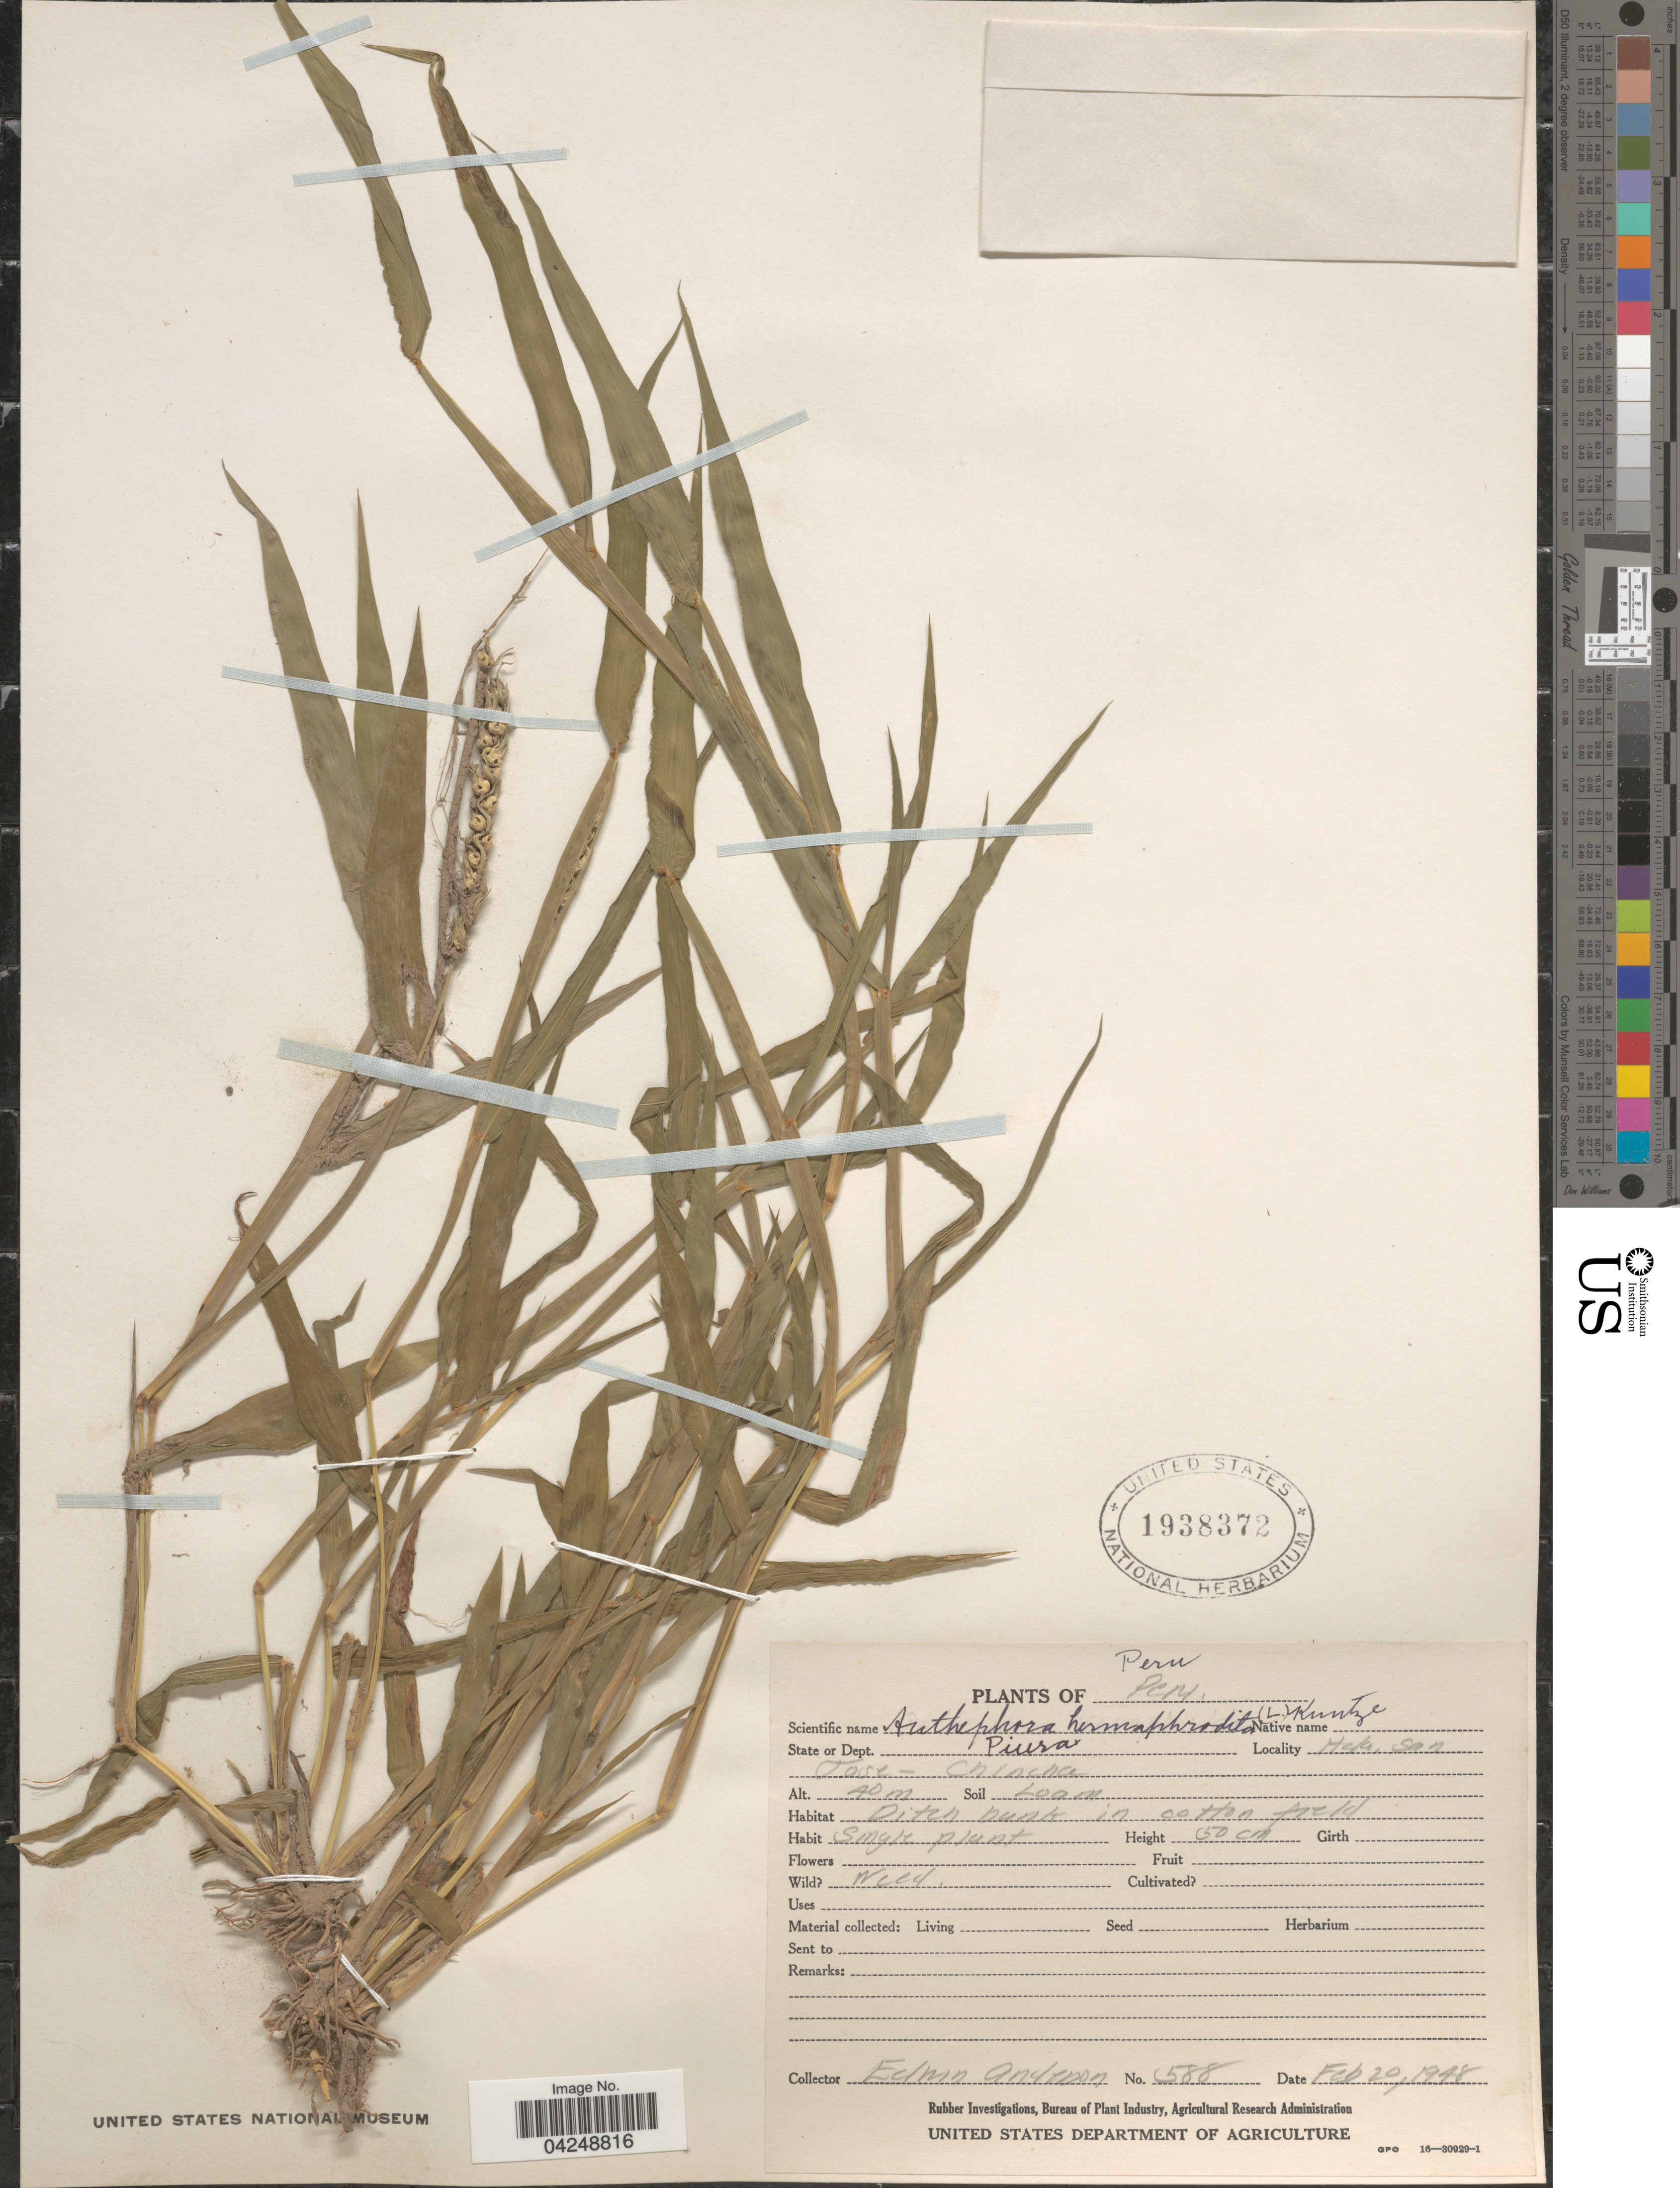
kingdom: Plantae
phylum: Tracheophyta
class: Liliopsida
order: Poales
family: Poaceae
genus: Anthephora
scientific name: Anthephora hermaphrodita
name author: (L.) Kuntze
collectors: E. Anderson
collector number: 588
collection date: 1948-02-20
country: Peru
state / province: Piura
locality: Dept. Piura. Hda. San Tose - Chincha.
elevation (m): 40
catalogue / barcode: US 1938372